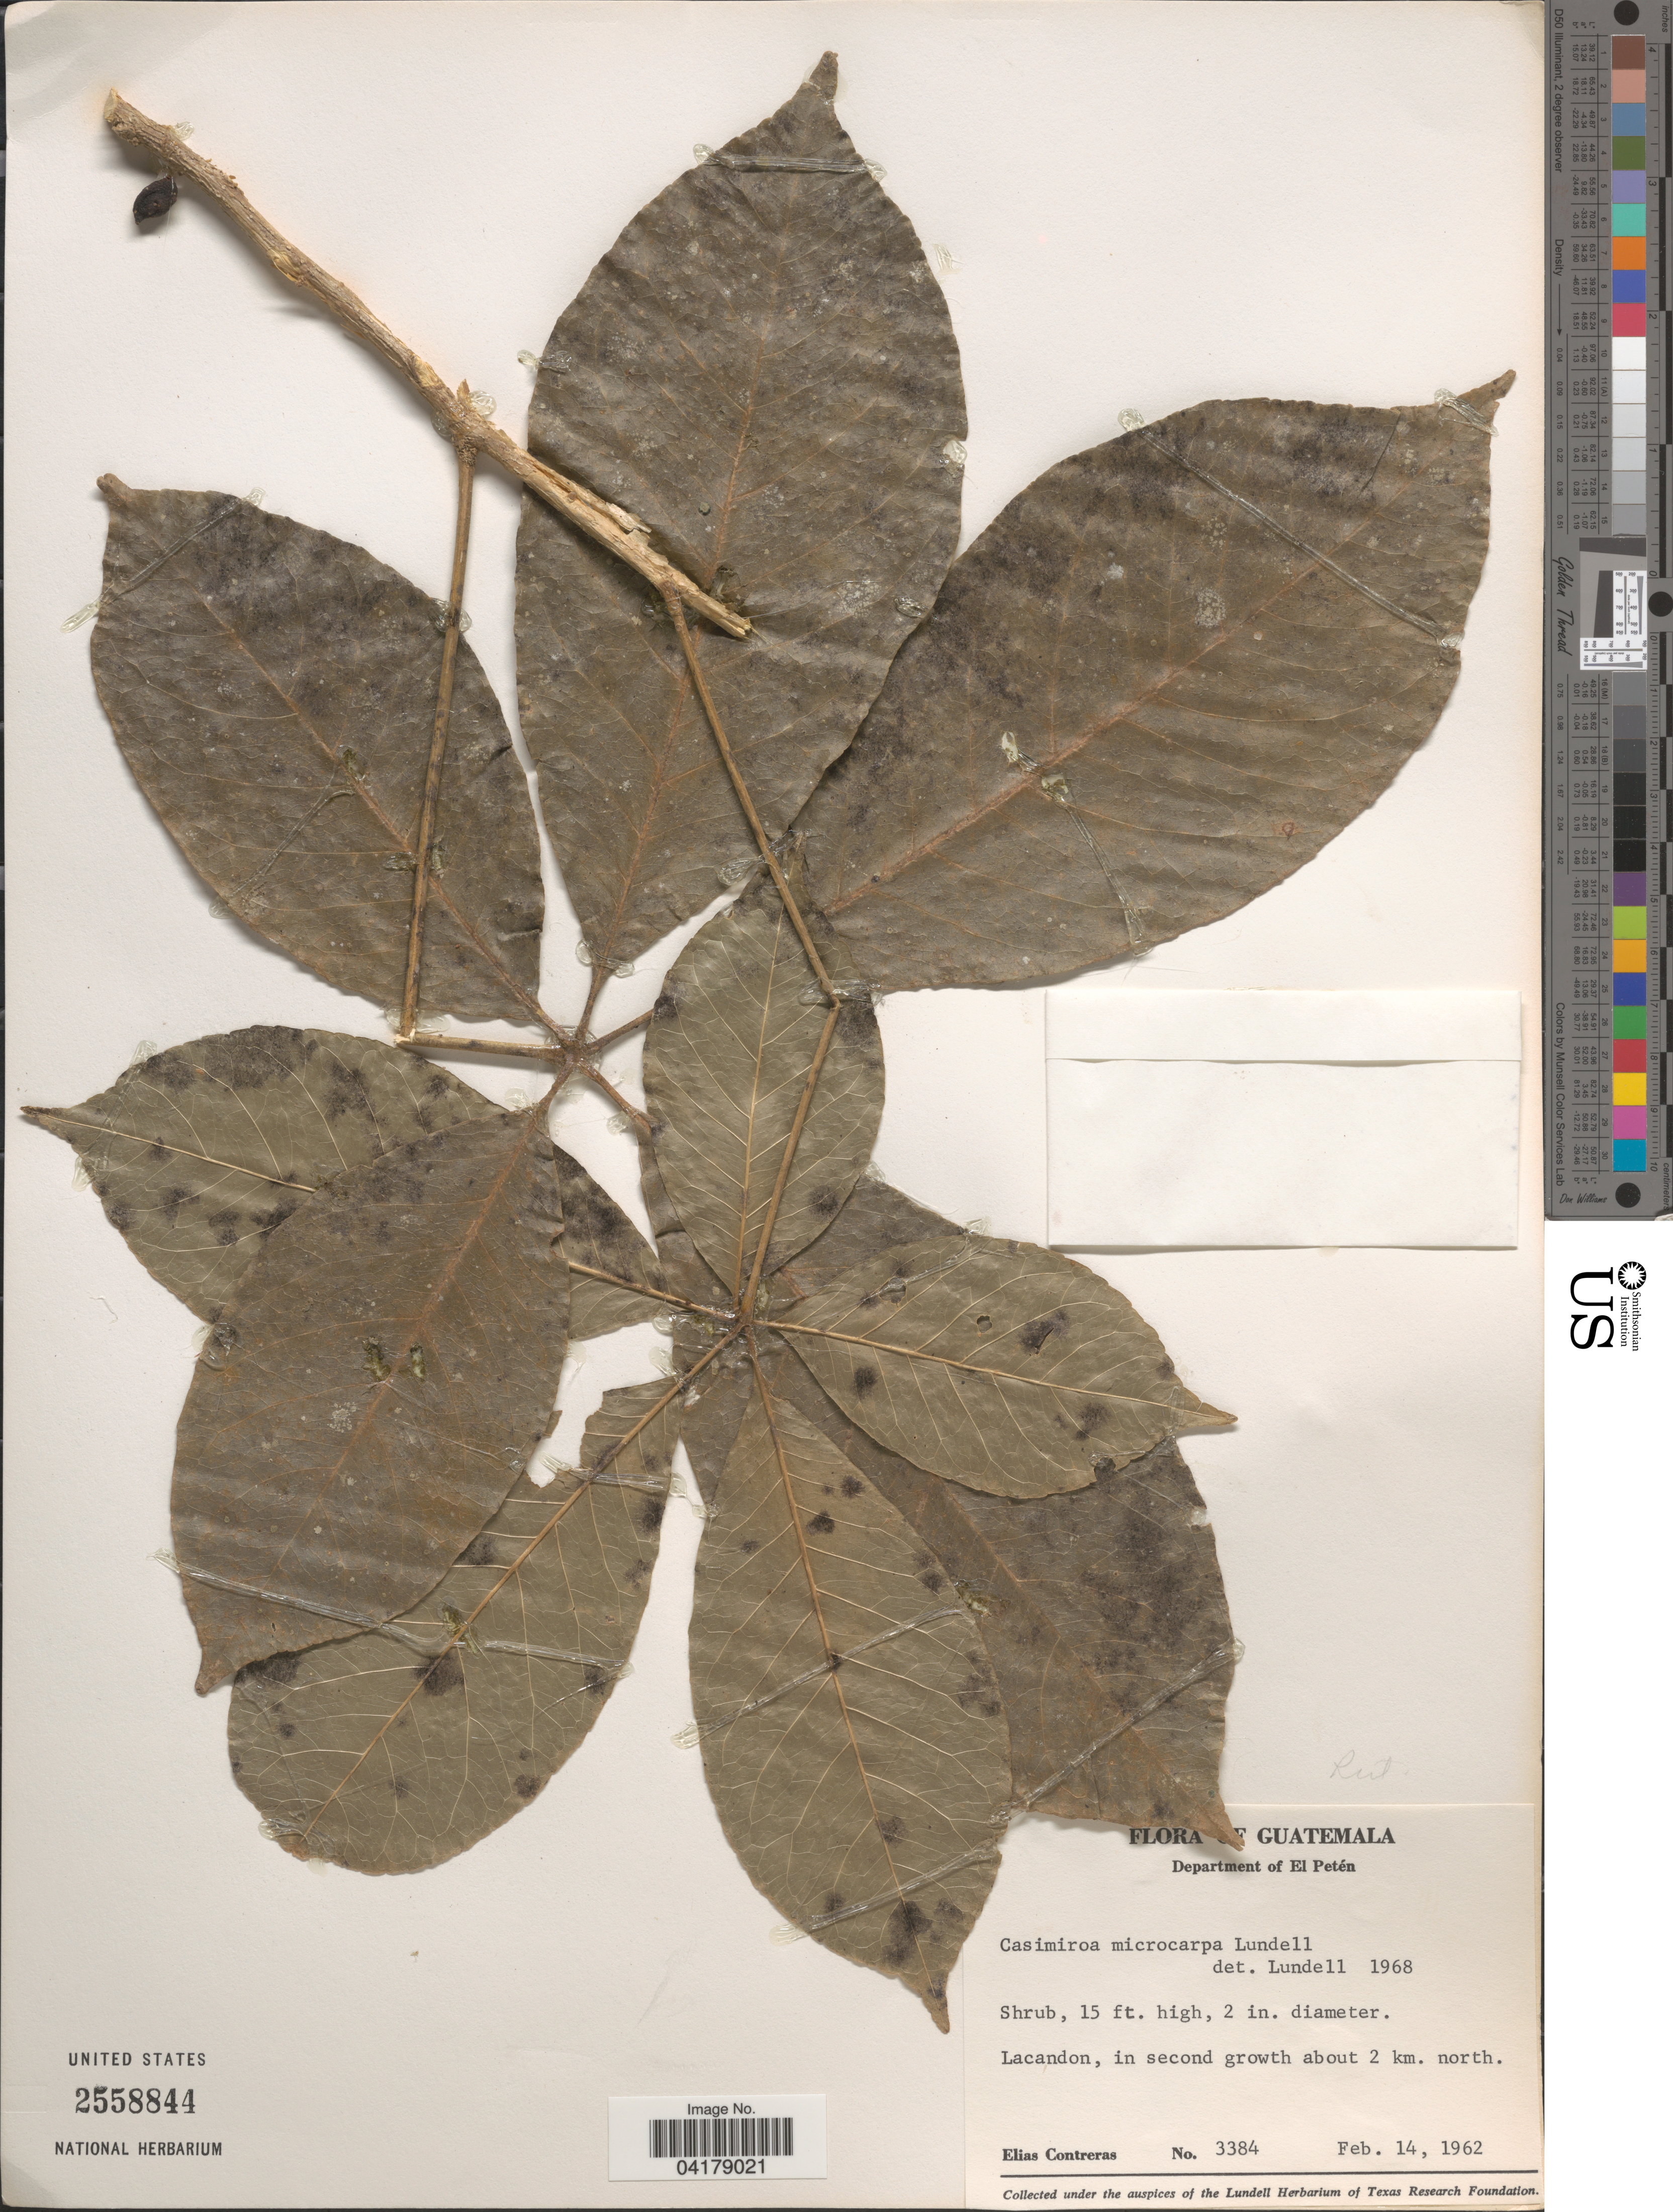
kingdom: Plantae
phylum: Tracheophyta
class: Magnoliopsida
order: Sapindales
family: Rutaceae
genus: Casimiroa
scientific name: Casimiroa microcarpa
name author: Lundell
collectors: E. Contreras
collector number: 3384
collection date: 1962-02-14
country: Guatemala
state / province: El Peten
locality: Department of El Petén. Lacandon, in second growth about 2 km. north.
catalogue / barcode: US 2558844